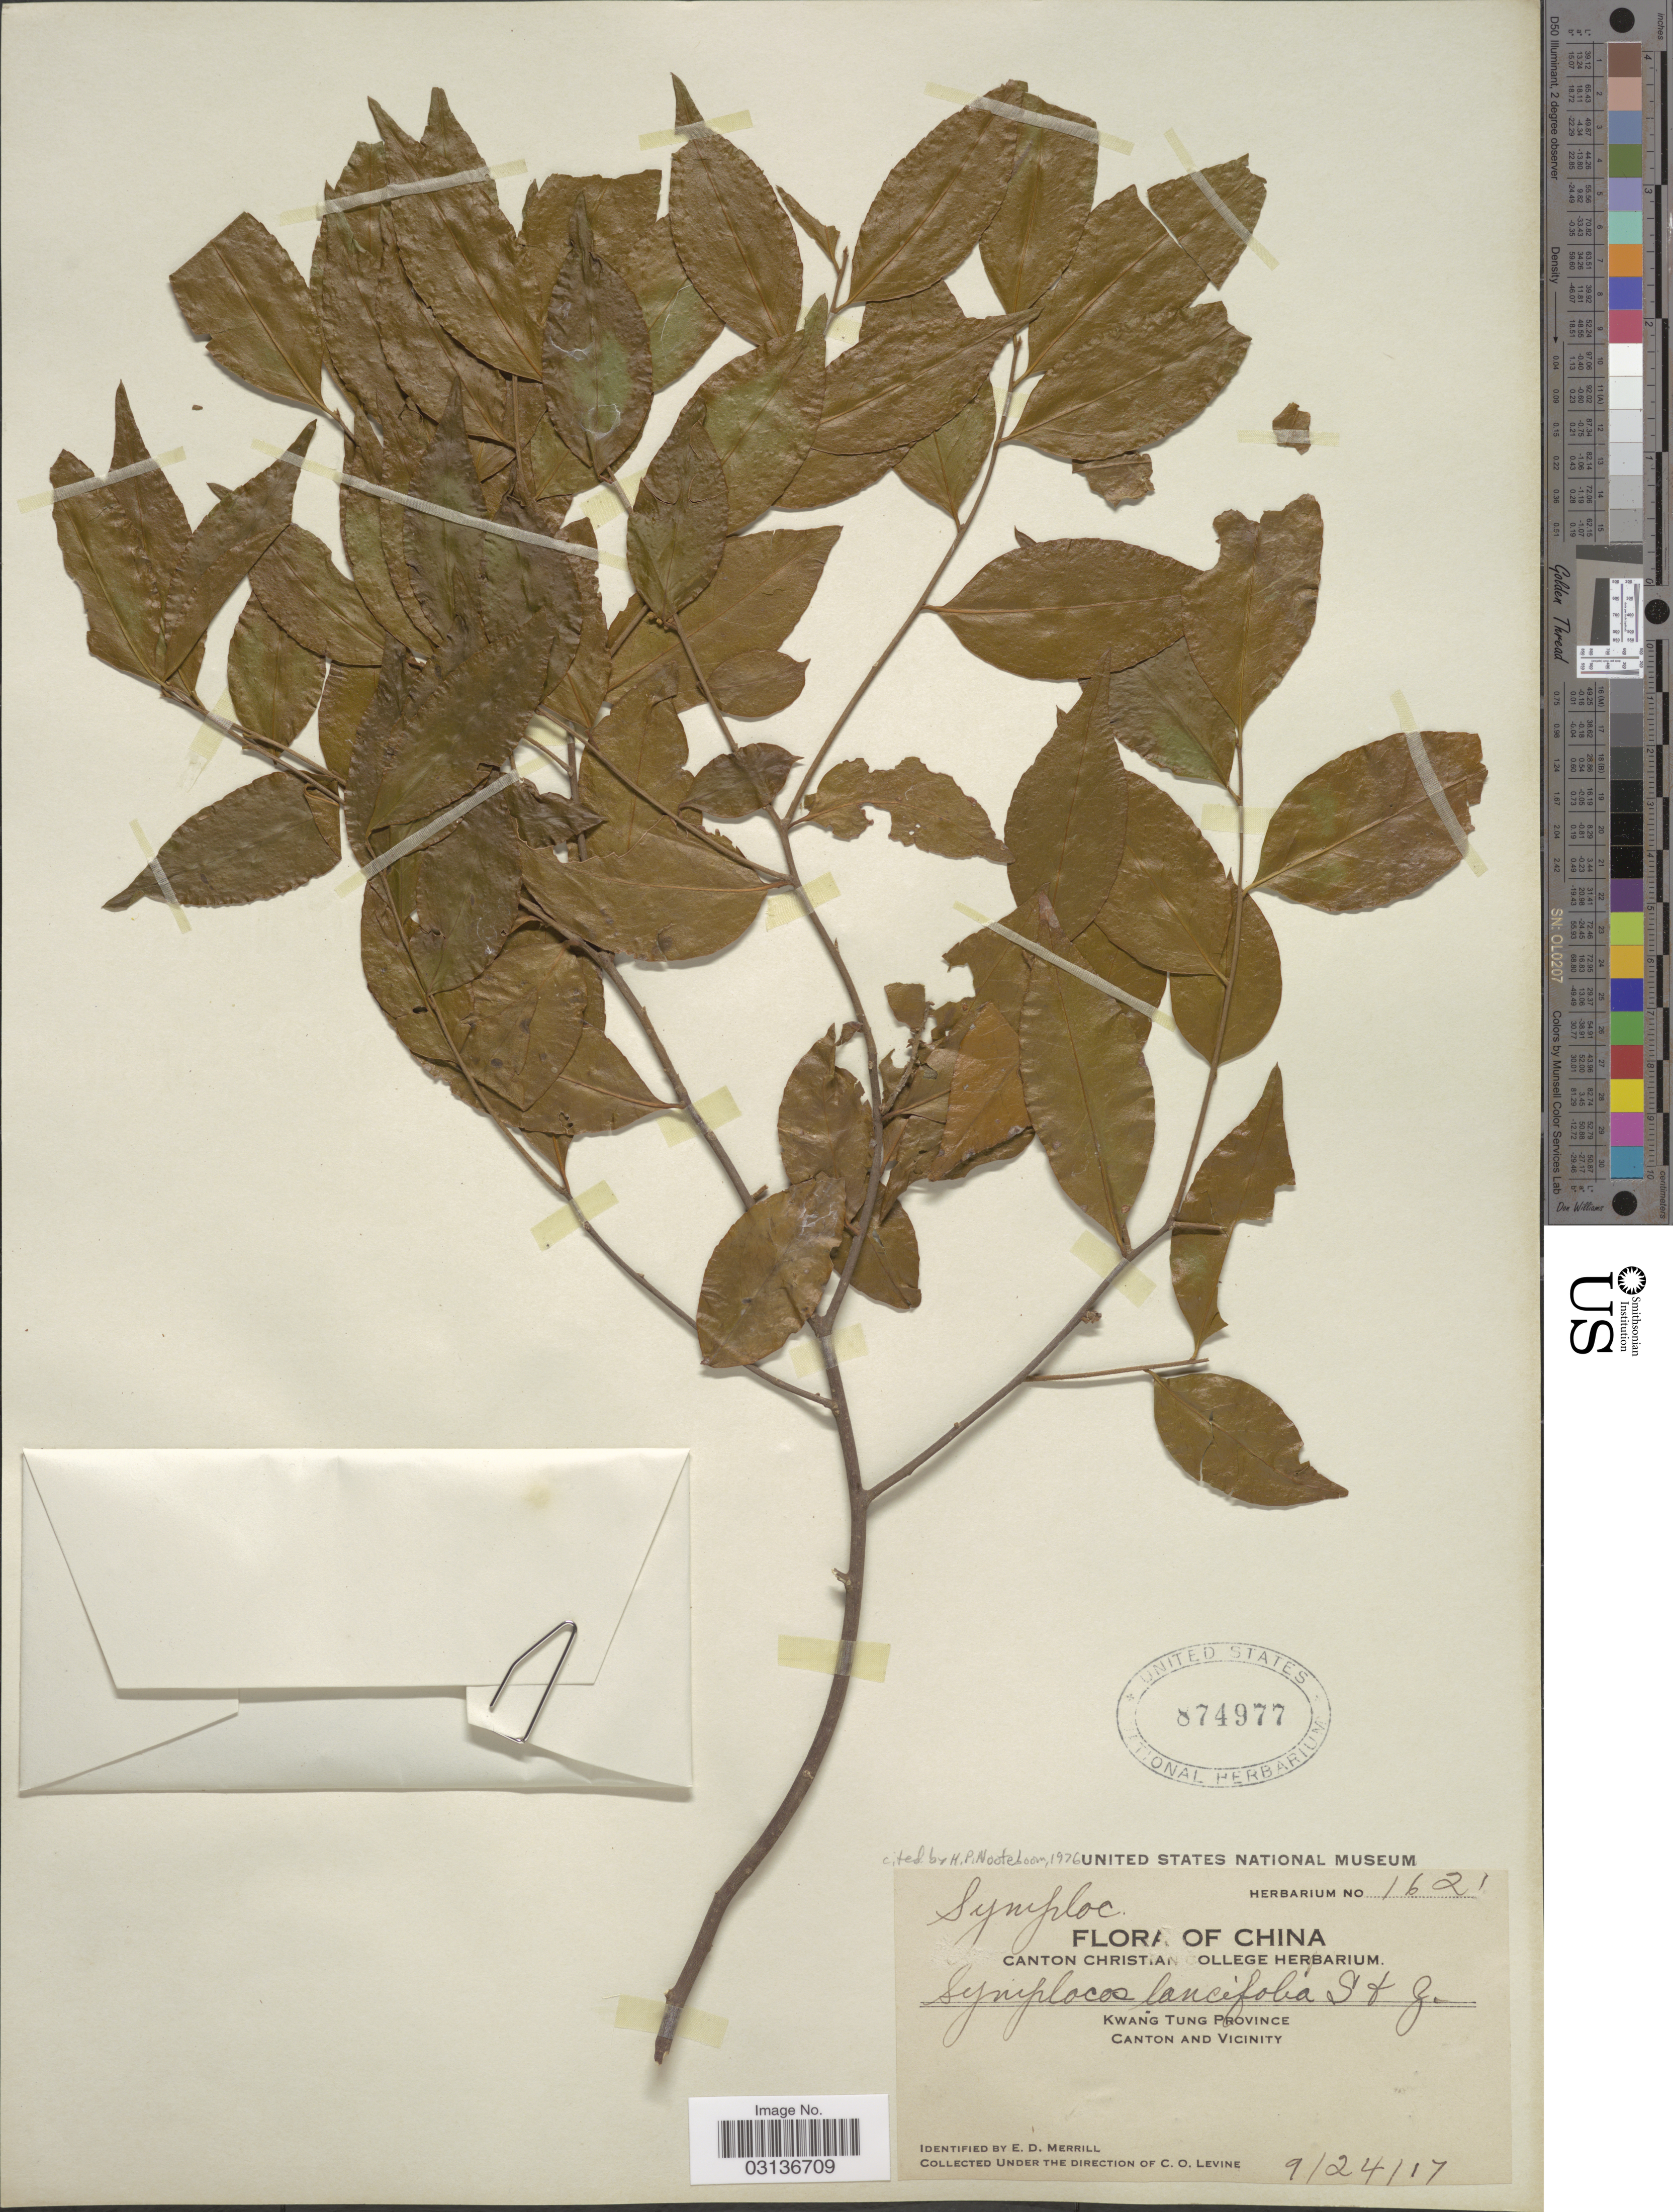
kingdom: Plantae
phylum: Tracheophyta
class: Magnoliopsida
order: Ericales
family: Symplocaceae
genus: Symplocos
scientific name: Symplocos lancifolia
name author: Siebert & Zucc.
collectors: C. O. Levine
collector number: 1621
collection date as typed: Transcribed d/m/y: 24/9/17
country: China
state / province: Guangdong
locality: Kwang Tung Province. Canton and Vicinity.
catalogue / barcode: US 874977